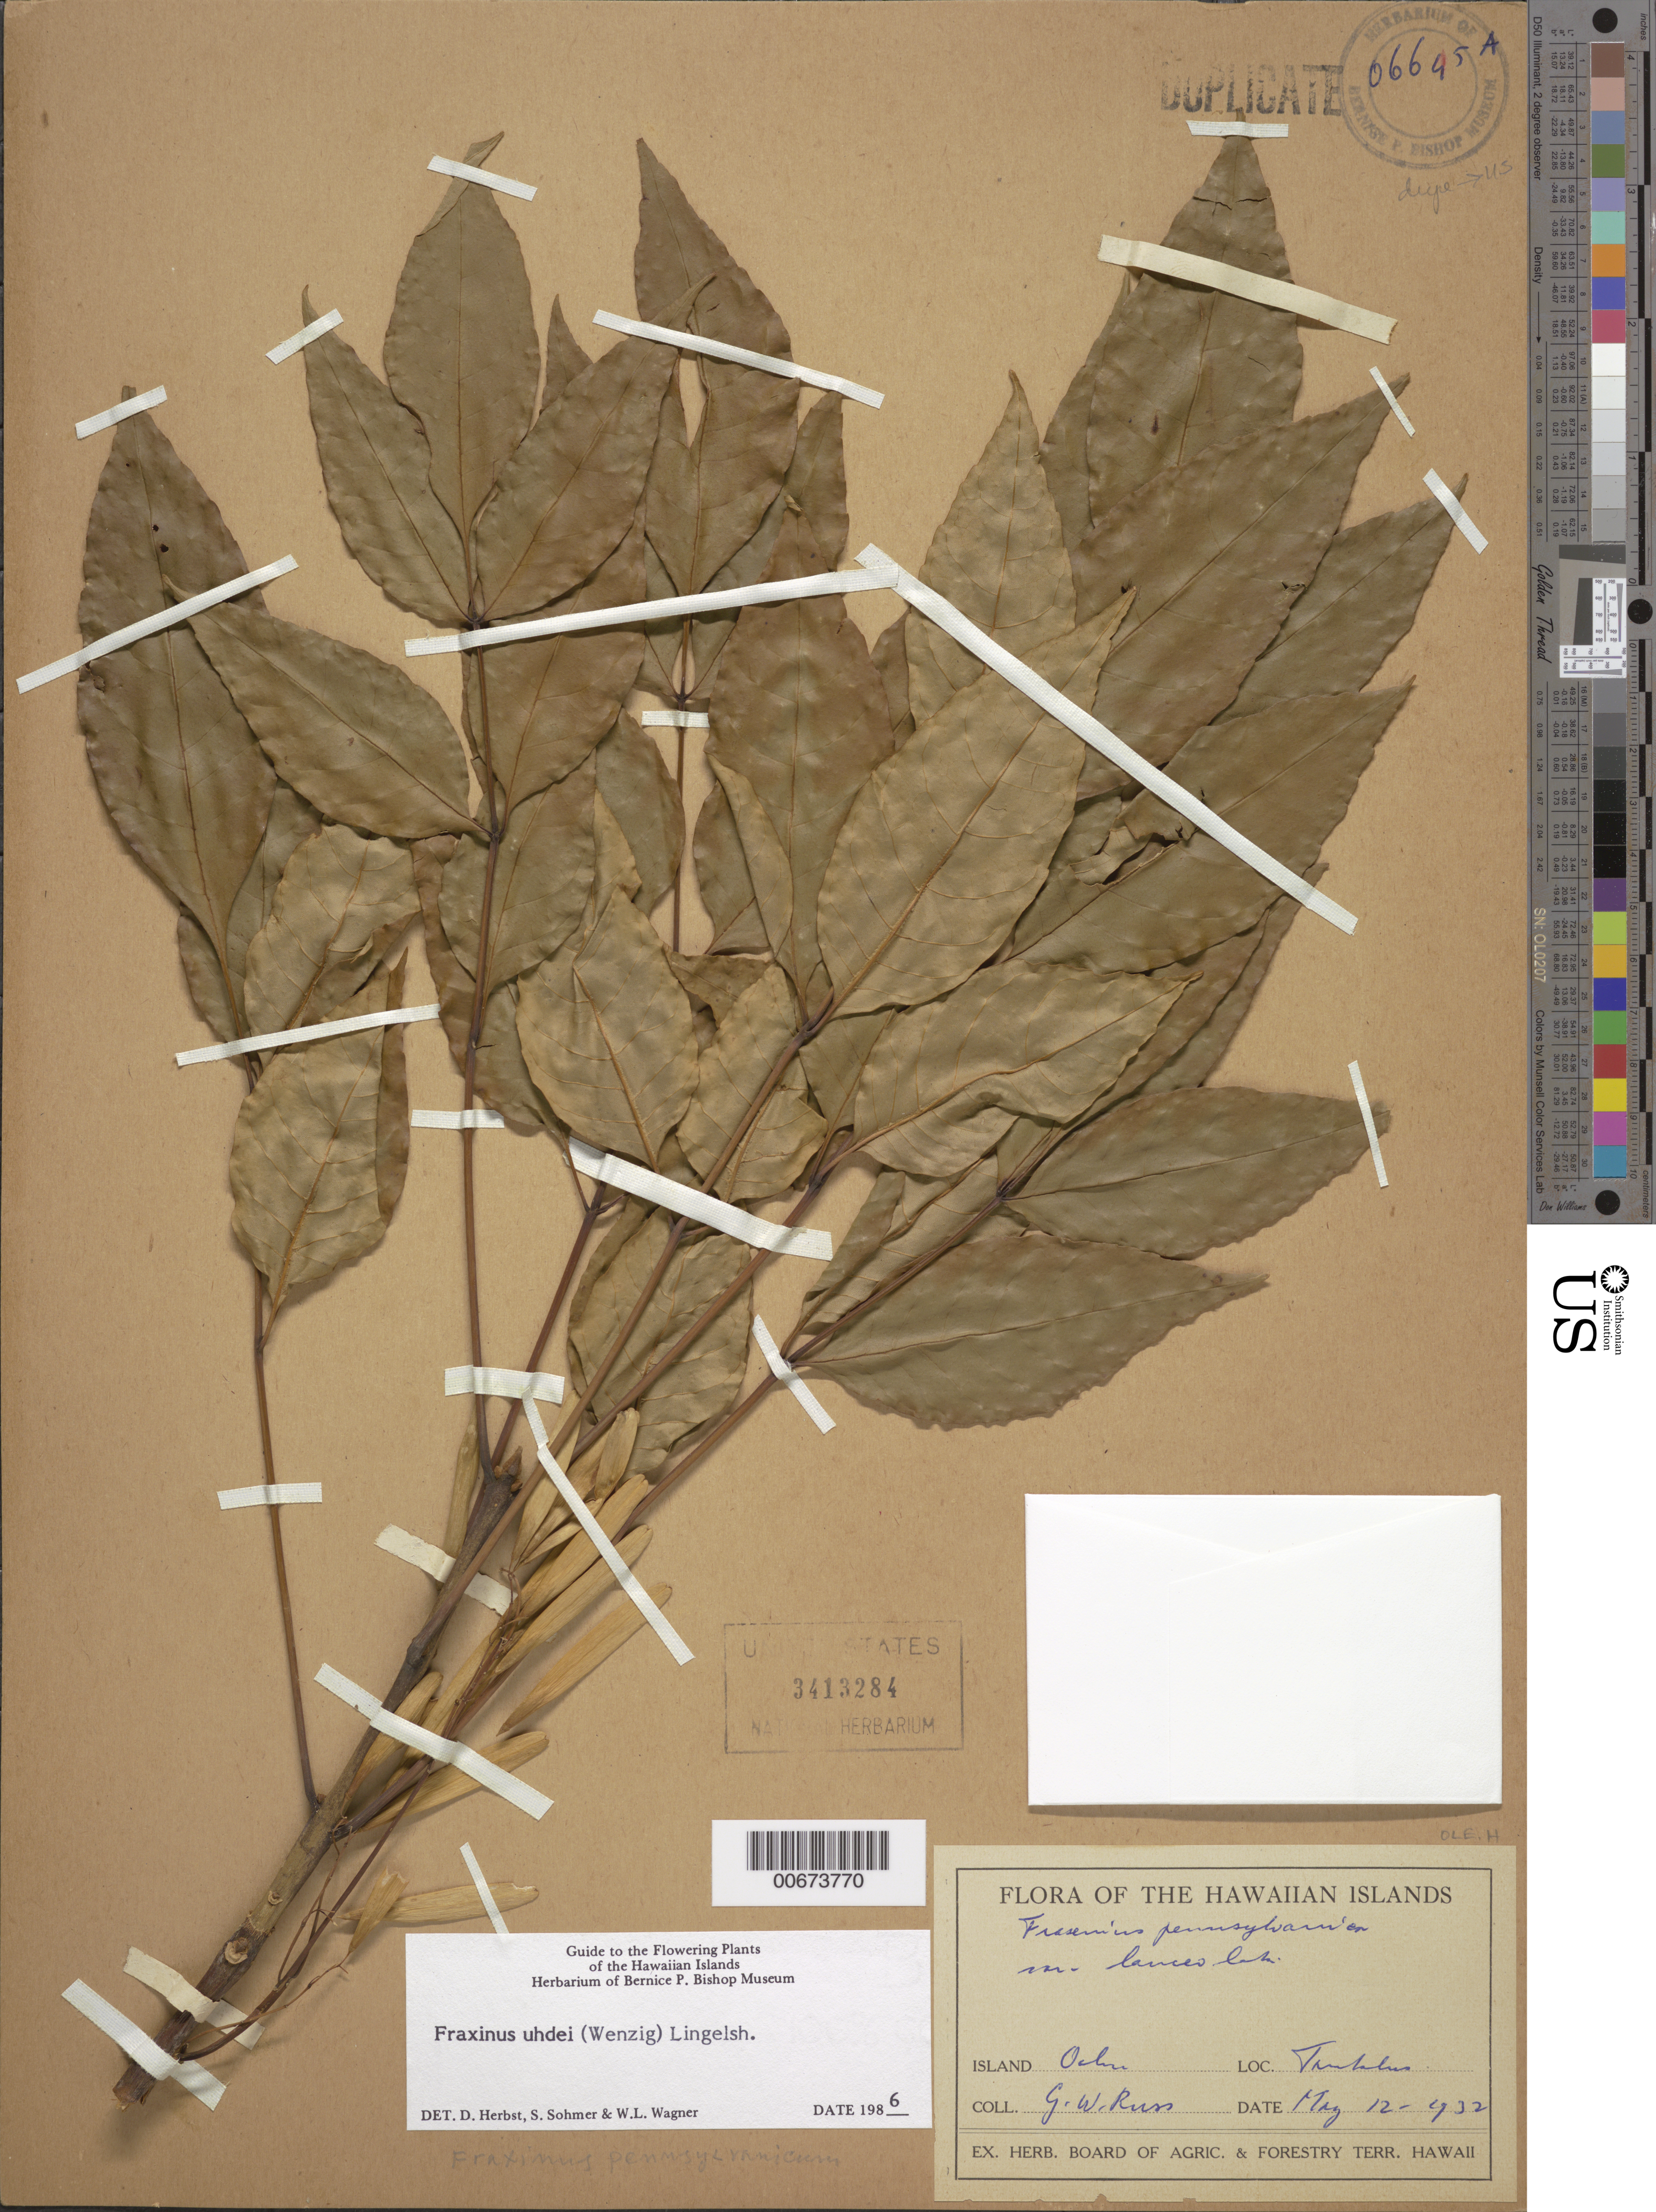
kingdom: Plantae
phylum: Tracheophyta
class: Magnoliopsida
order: Lamiales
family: Oleaceae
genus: Fraxinus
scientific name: Fraxinus uhdei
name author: (Wenz.) Lingelsh.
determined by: Herbst, D. R.; Sohmer, S. H.; Wagner, W. L.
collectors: J. Russ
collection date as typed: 12 May 1932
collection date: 1932-05-12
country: United States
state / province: Hawaii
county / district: Honolulu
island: Oahu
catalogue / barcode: US 3413284